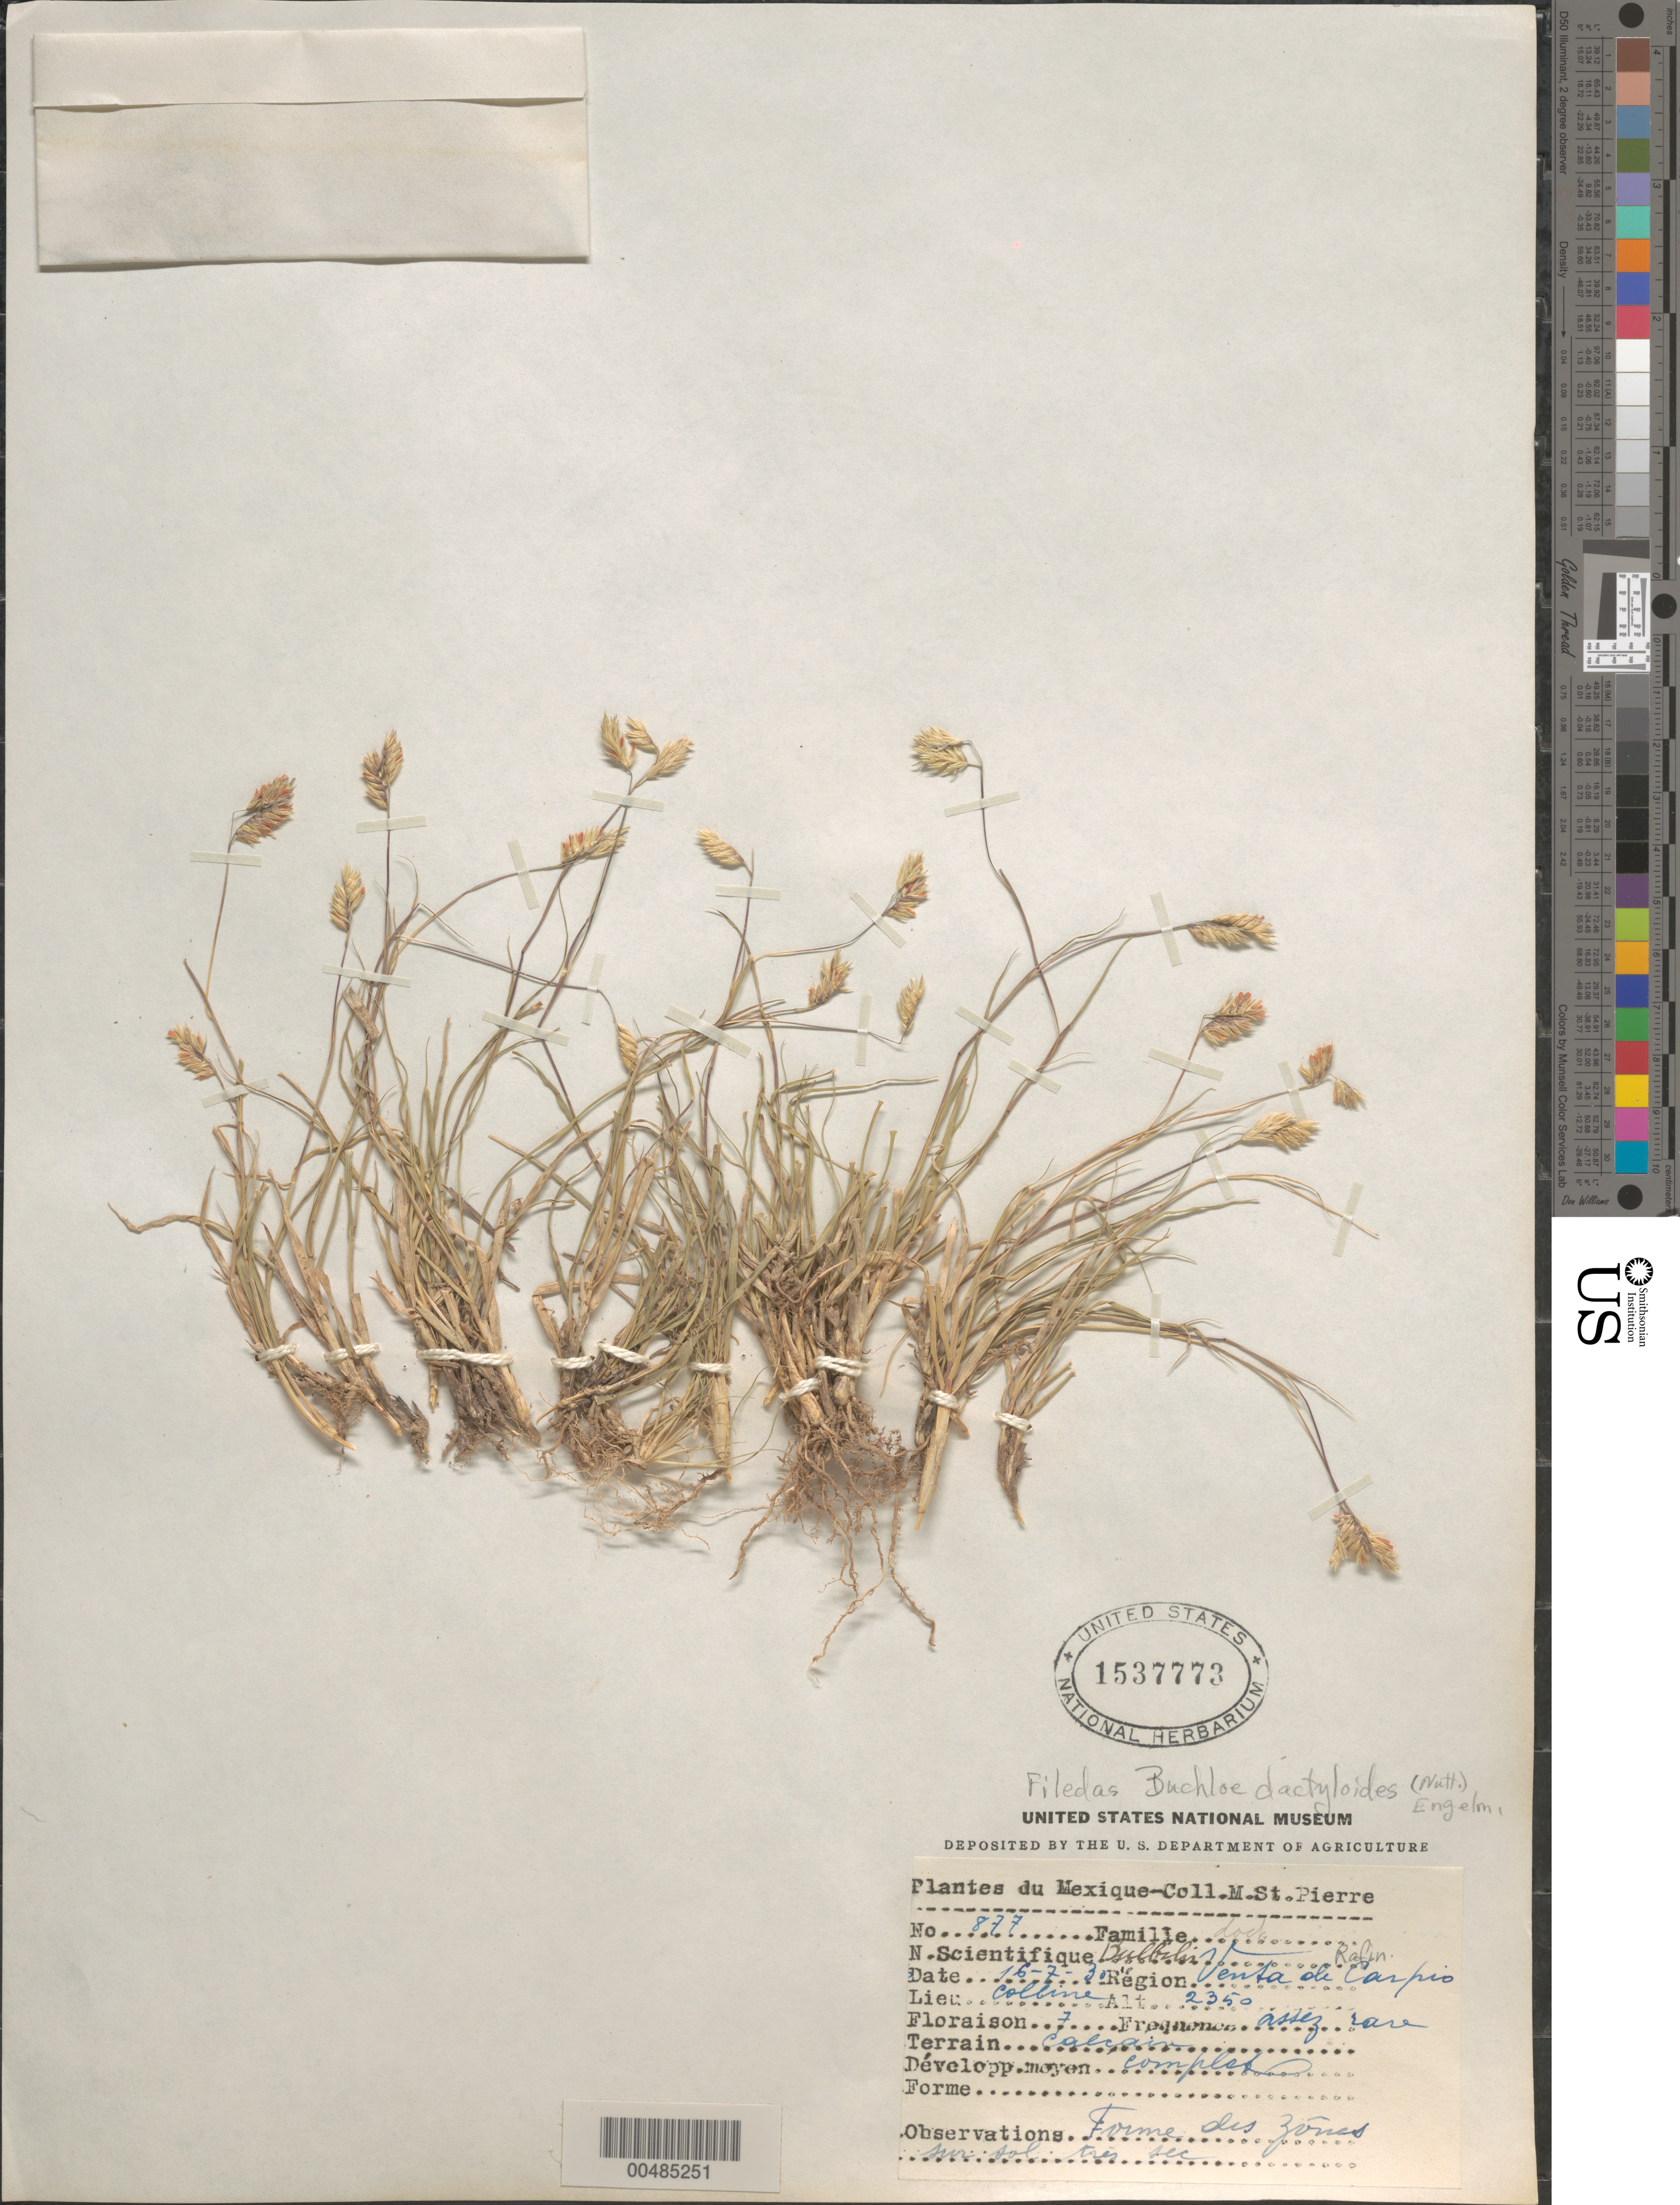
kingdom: Plantae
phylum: Tracheophyta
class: Liliopsida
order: Poales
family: Poaceae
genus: Buchloe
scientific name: Buchloe dactyloides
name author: (Nutt.) Engelm.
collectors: M. Saint-Pierre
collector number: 877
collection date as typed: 16 Jul 1930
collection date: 1930-07-16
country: Mexico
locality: Venta de Carpio, Colline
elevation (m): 2350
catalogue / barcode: US 1537773